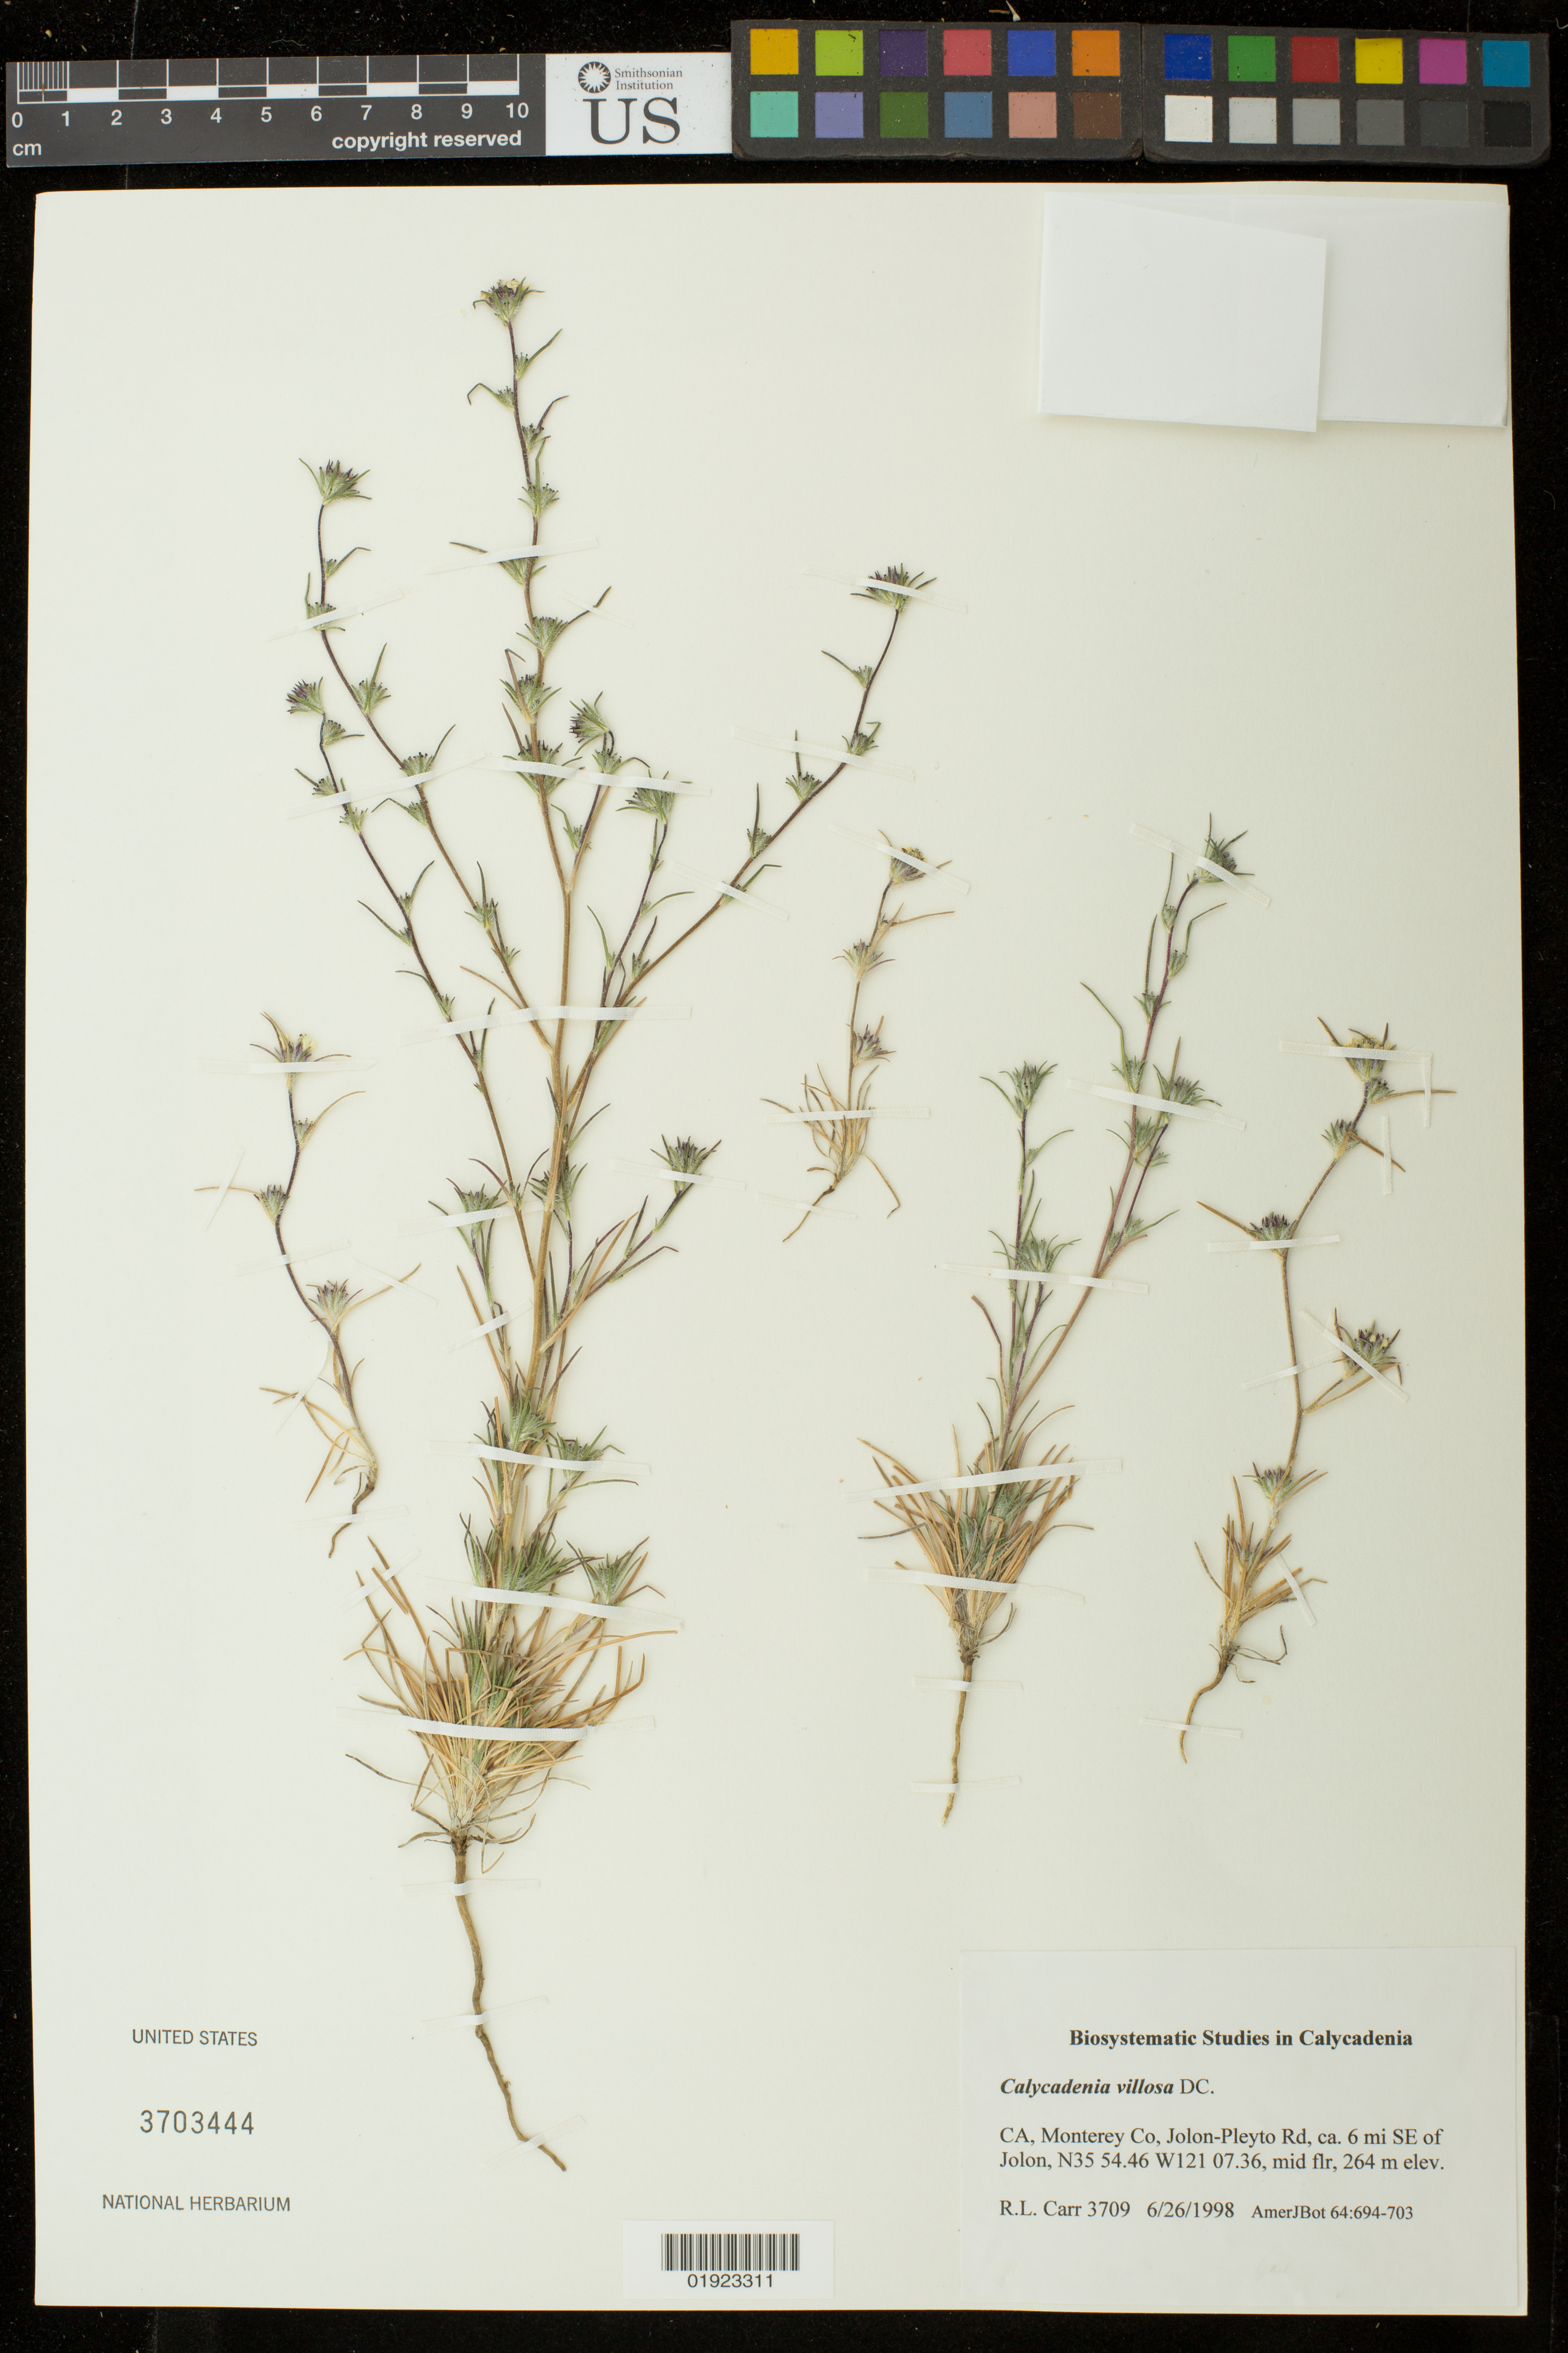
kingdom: Plantae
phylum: Tracheophyta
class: Magnoliopsida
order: Asterales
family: Asteraceae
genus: Calycadenia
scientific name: Calycadenia villosa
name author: DC.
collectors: R. Carr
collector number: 3709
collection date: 1998-06-26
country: United States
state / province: California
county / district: Monterey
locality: Jolon-Pleyto Rd, ca. 6 mi SE of Jolon.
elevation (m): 264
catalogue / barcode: US 3703444